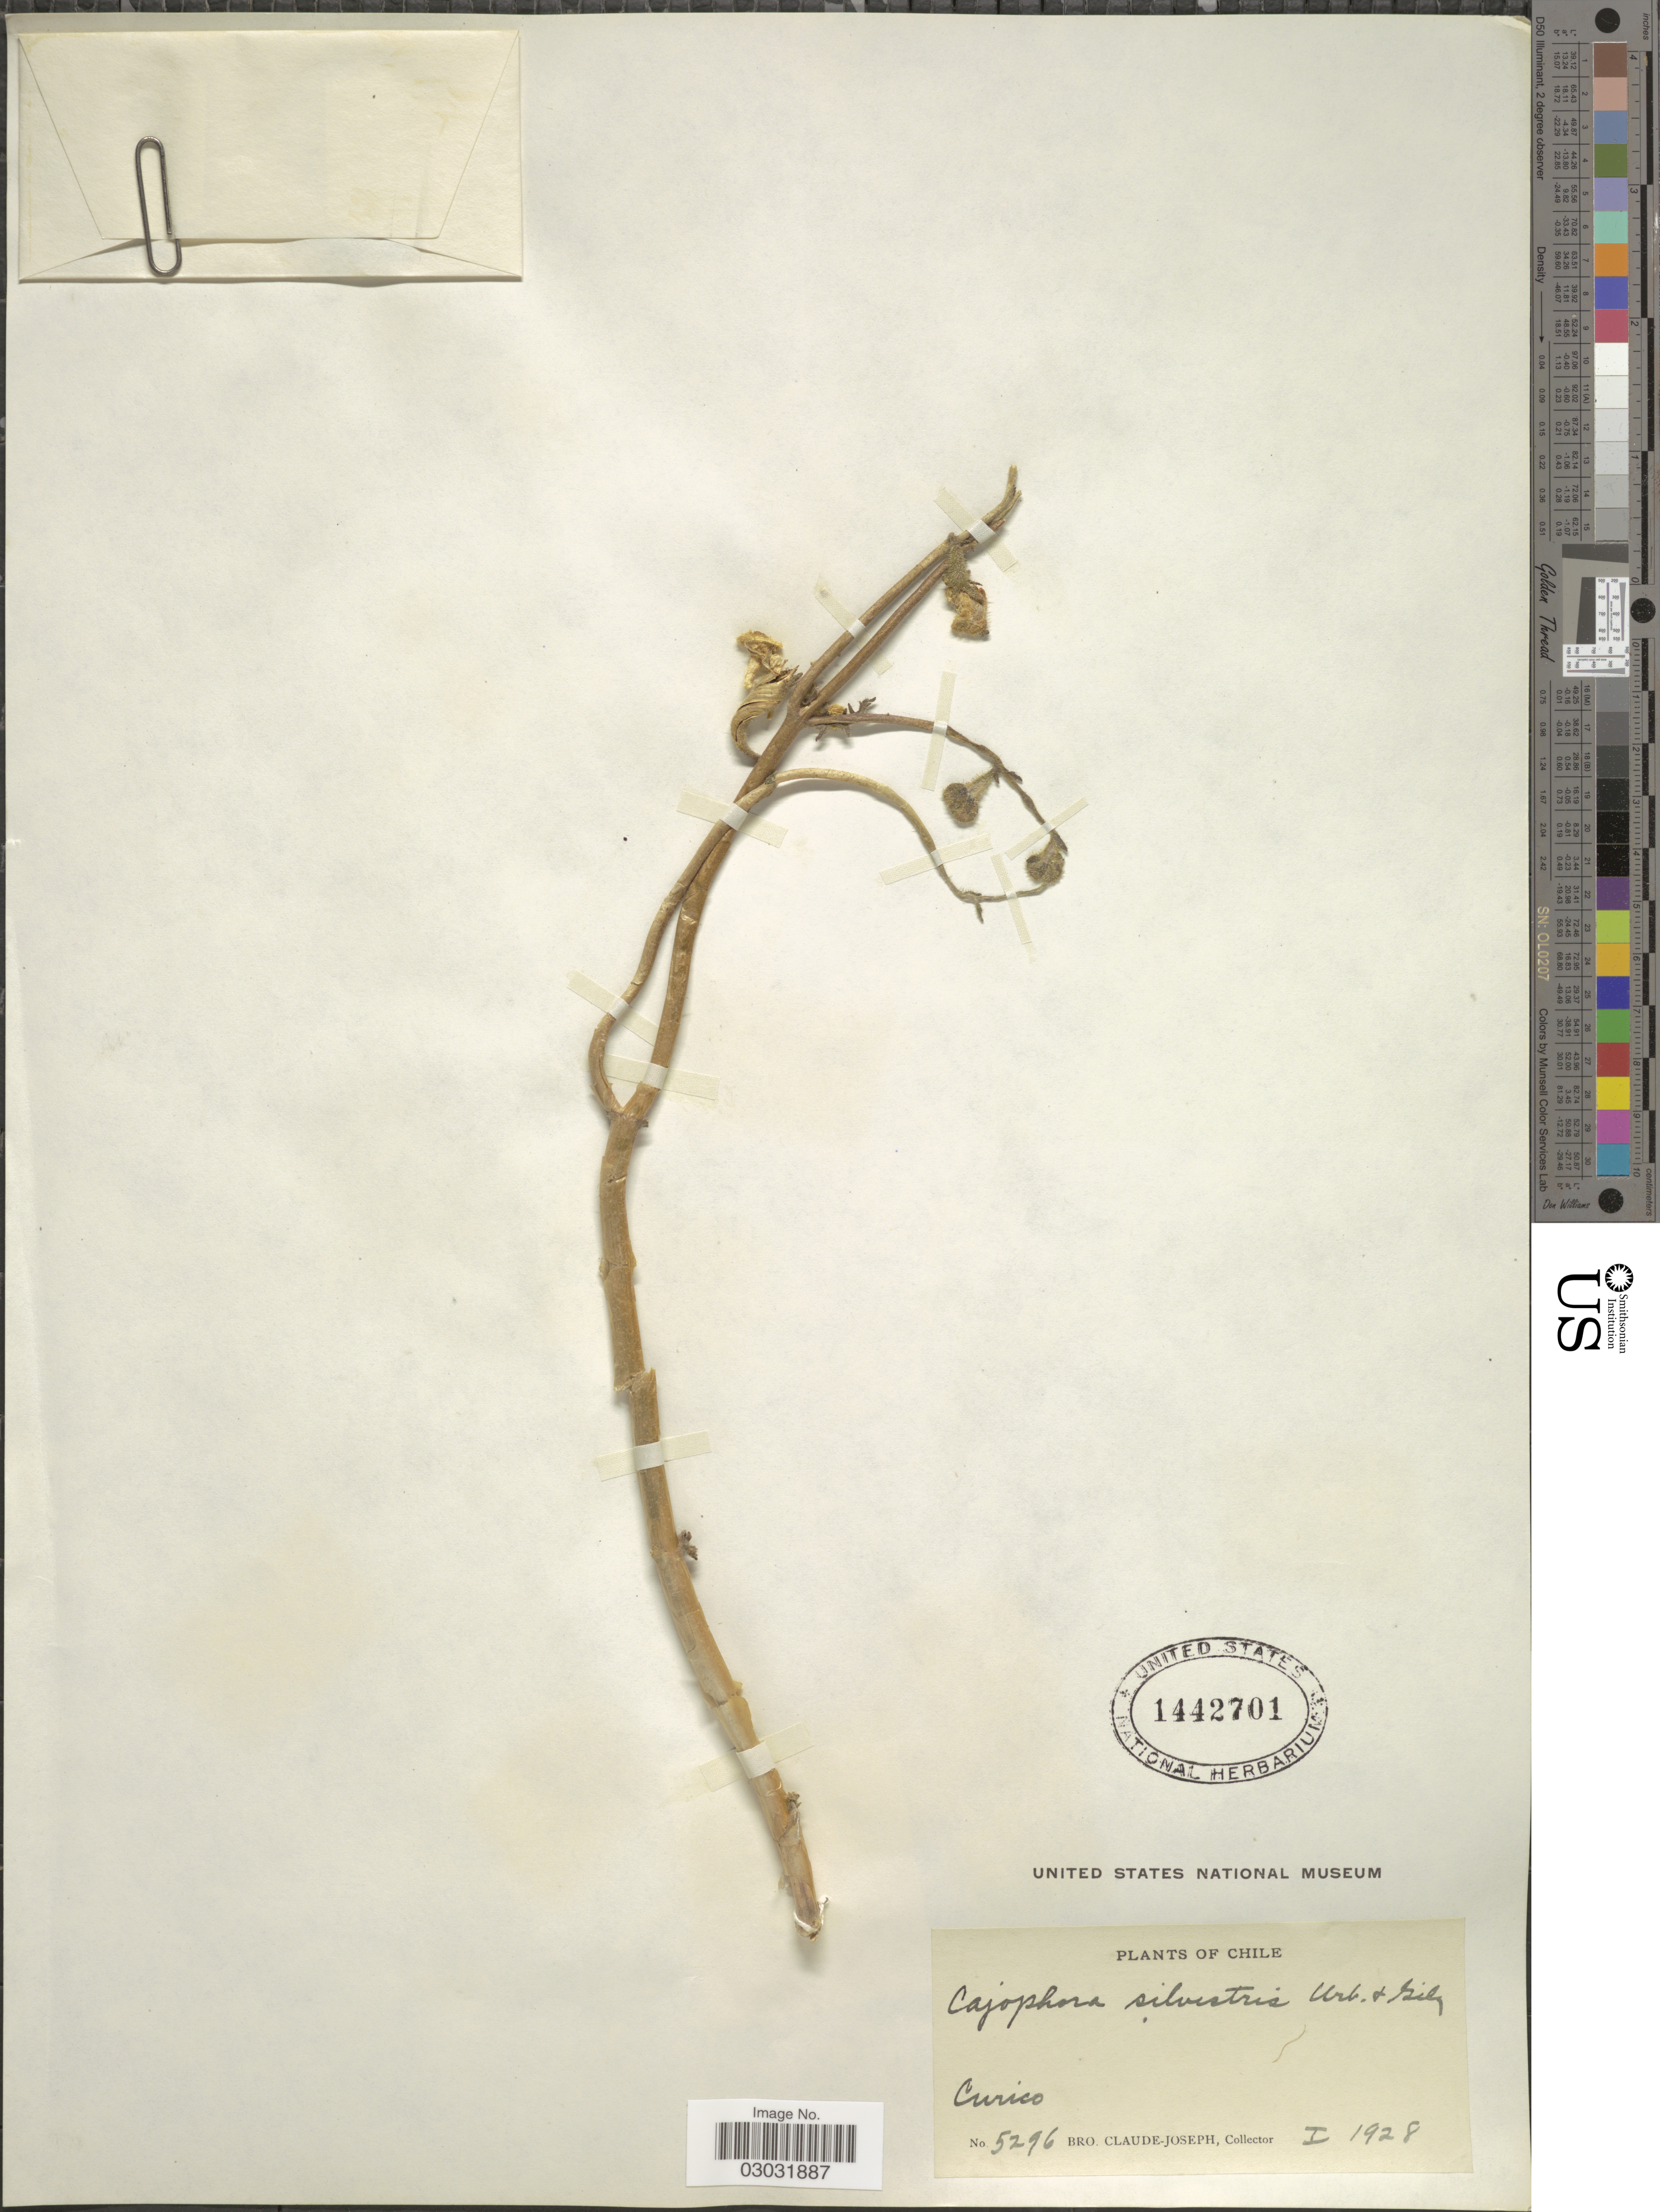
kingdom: Plantae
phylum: Tracheophyta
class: Magnoliopsida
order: Cornales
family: Loasaceae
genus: Blumenbachia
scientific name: Blumenbachia silvestris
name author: Poepp.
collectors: Bro. Claude-Joseph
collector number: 5296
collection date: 1928-01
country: Chile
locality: Curico.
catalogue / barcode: US 1442701